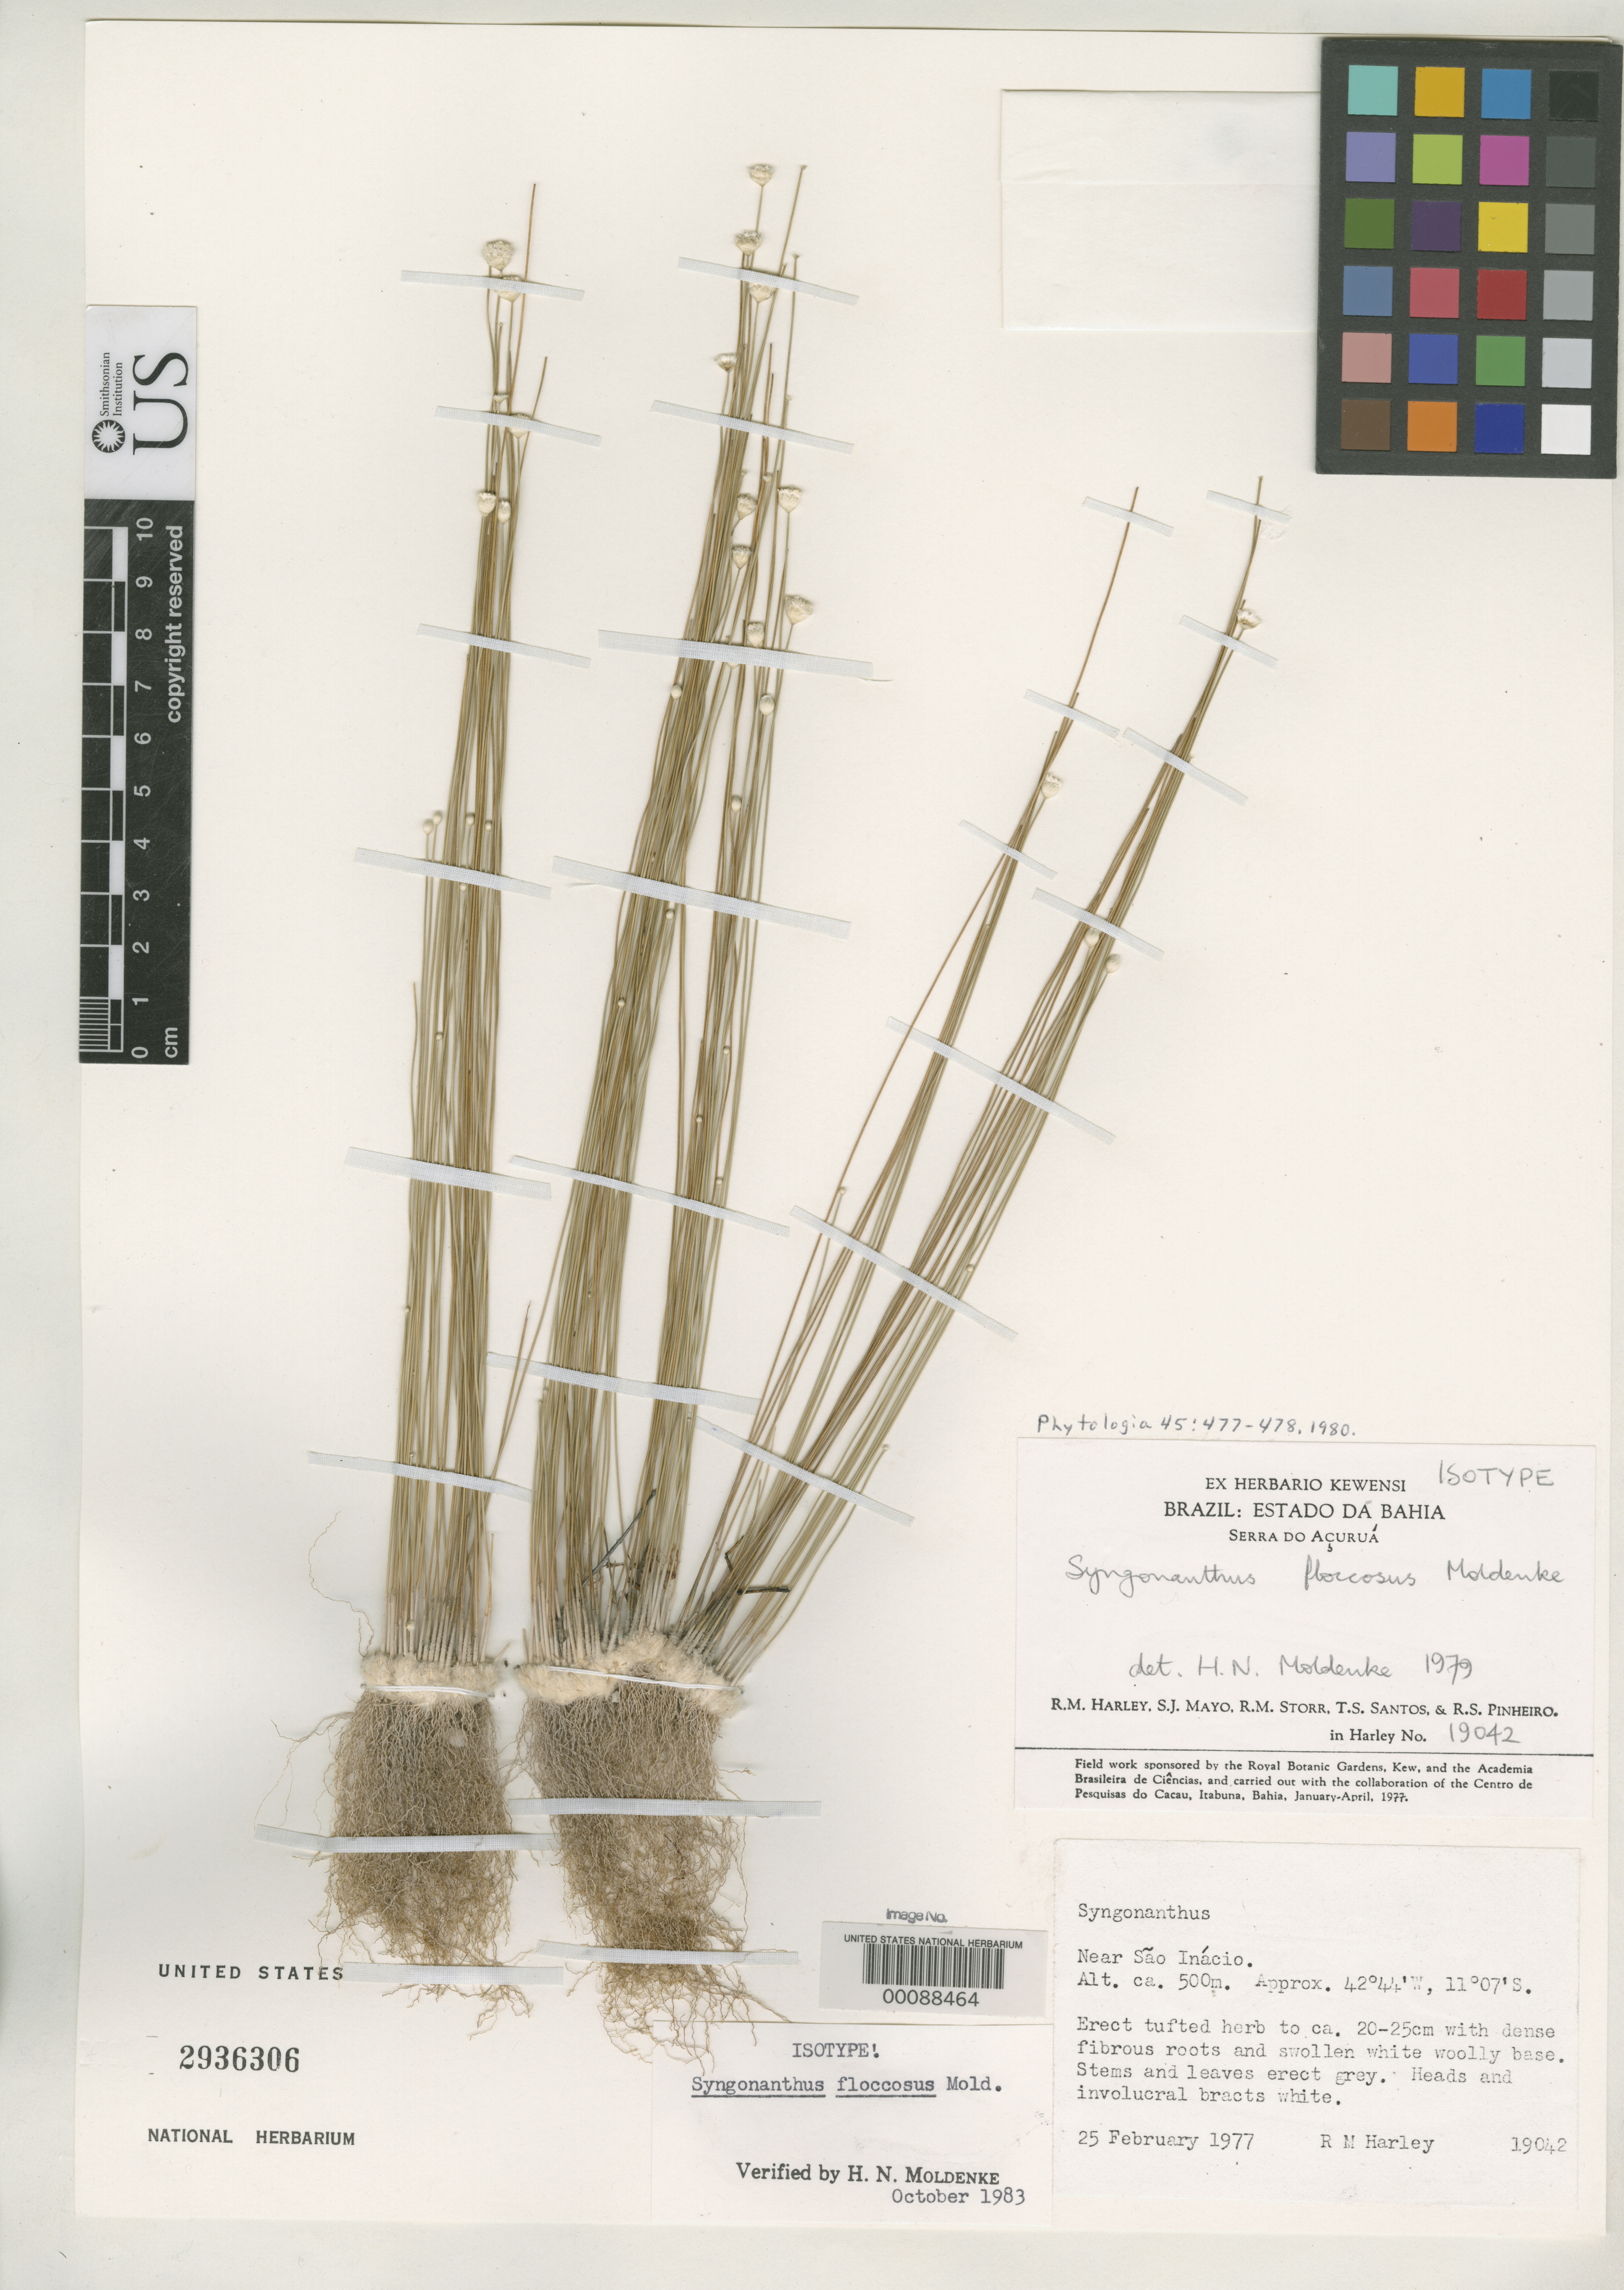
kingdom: Plantae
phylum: Tracheophyta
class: Liliopsida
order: Poales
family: Eriocaulaceae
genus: Syngonanthus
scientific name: Syngonanthus floccosus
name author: Moldenke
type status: Isotype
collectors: R. M. Harley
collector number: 19042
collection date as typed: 25 Feb 1977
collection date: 1977-02-25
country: Brazil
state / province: Bahia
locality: Serro do Acurua, near Sao Inacio.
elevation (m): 500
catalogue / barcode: US 2936306